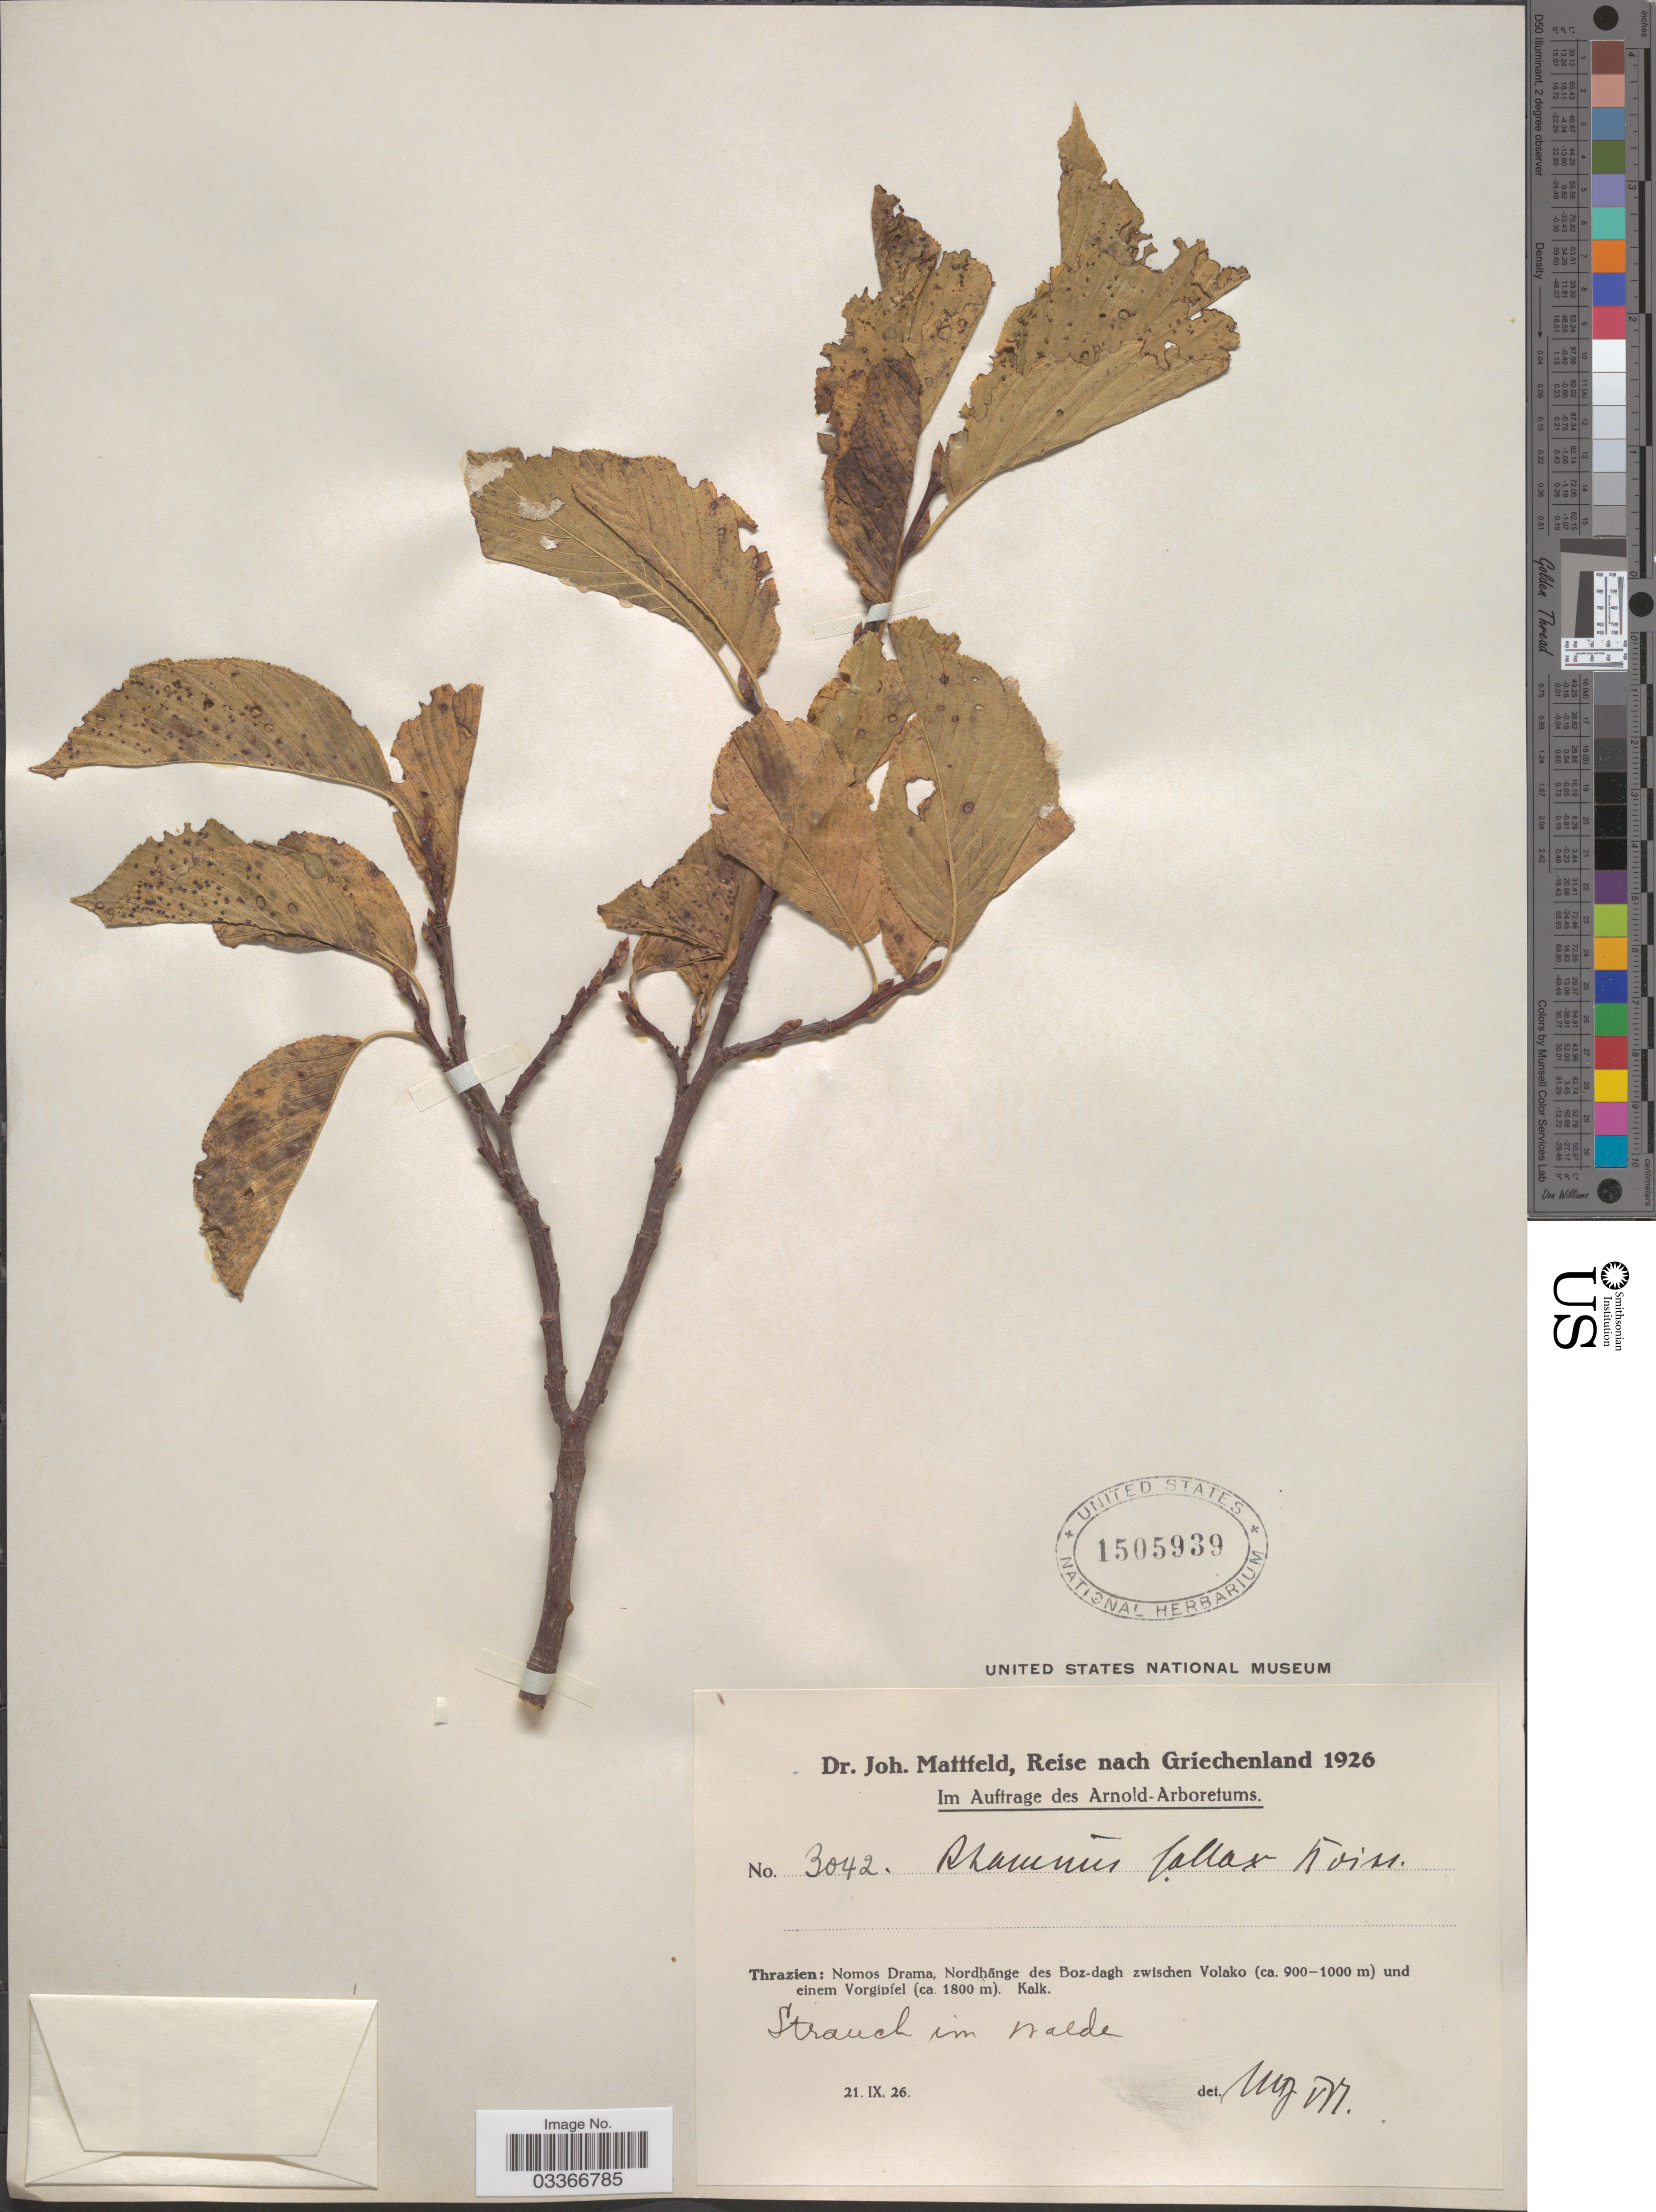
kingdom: Plantae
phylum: Tracheophyta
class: Magnoliopsida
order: Rosales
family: Rhamnaceae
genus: Rhamnus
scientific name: Rhamnus fallax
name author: Boiss.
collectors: J. Mattfeld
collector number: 3042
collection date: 1926-09-21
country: Greece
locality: Griechenland. Thrazien: Nomos Drama, Nordhänge des Boz-dagh zwischen Volako und einem Vorgipfel. Kalk.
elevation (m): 1800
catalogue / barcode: US 1505939